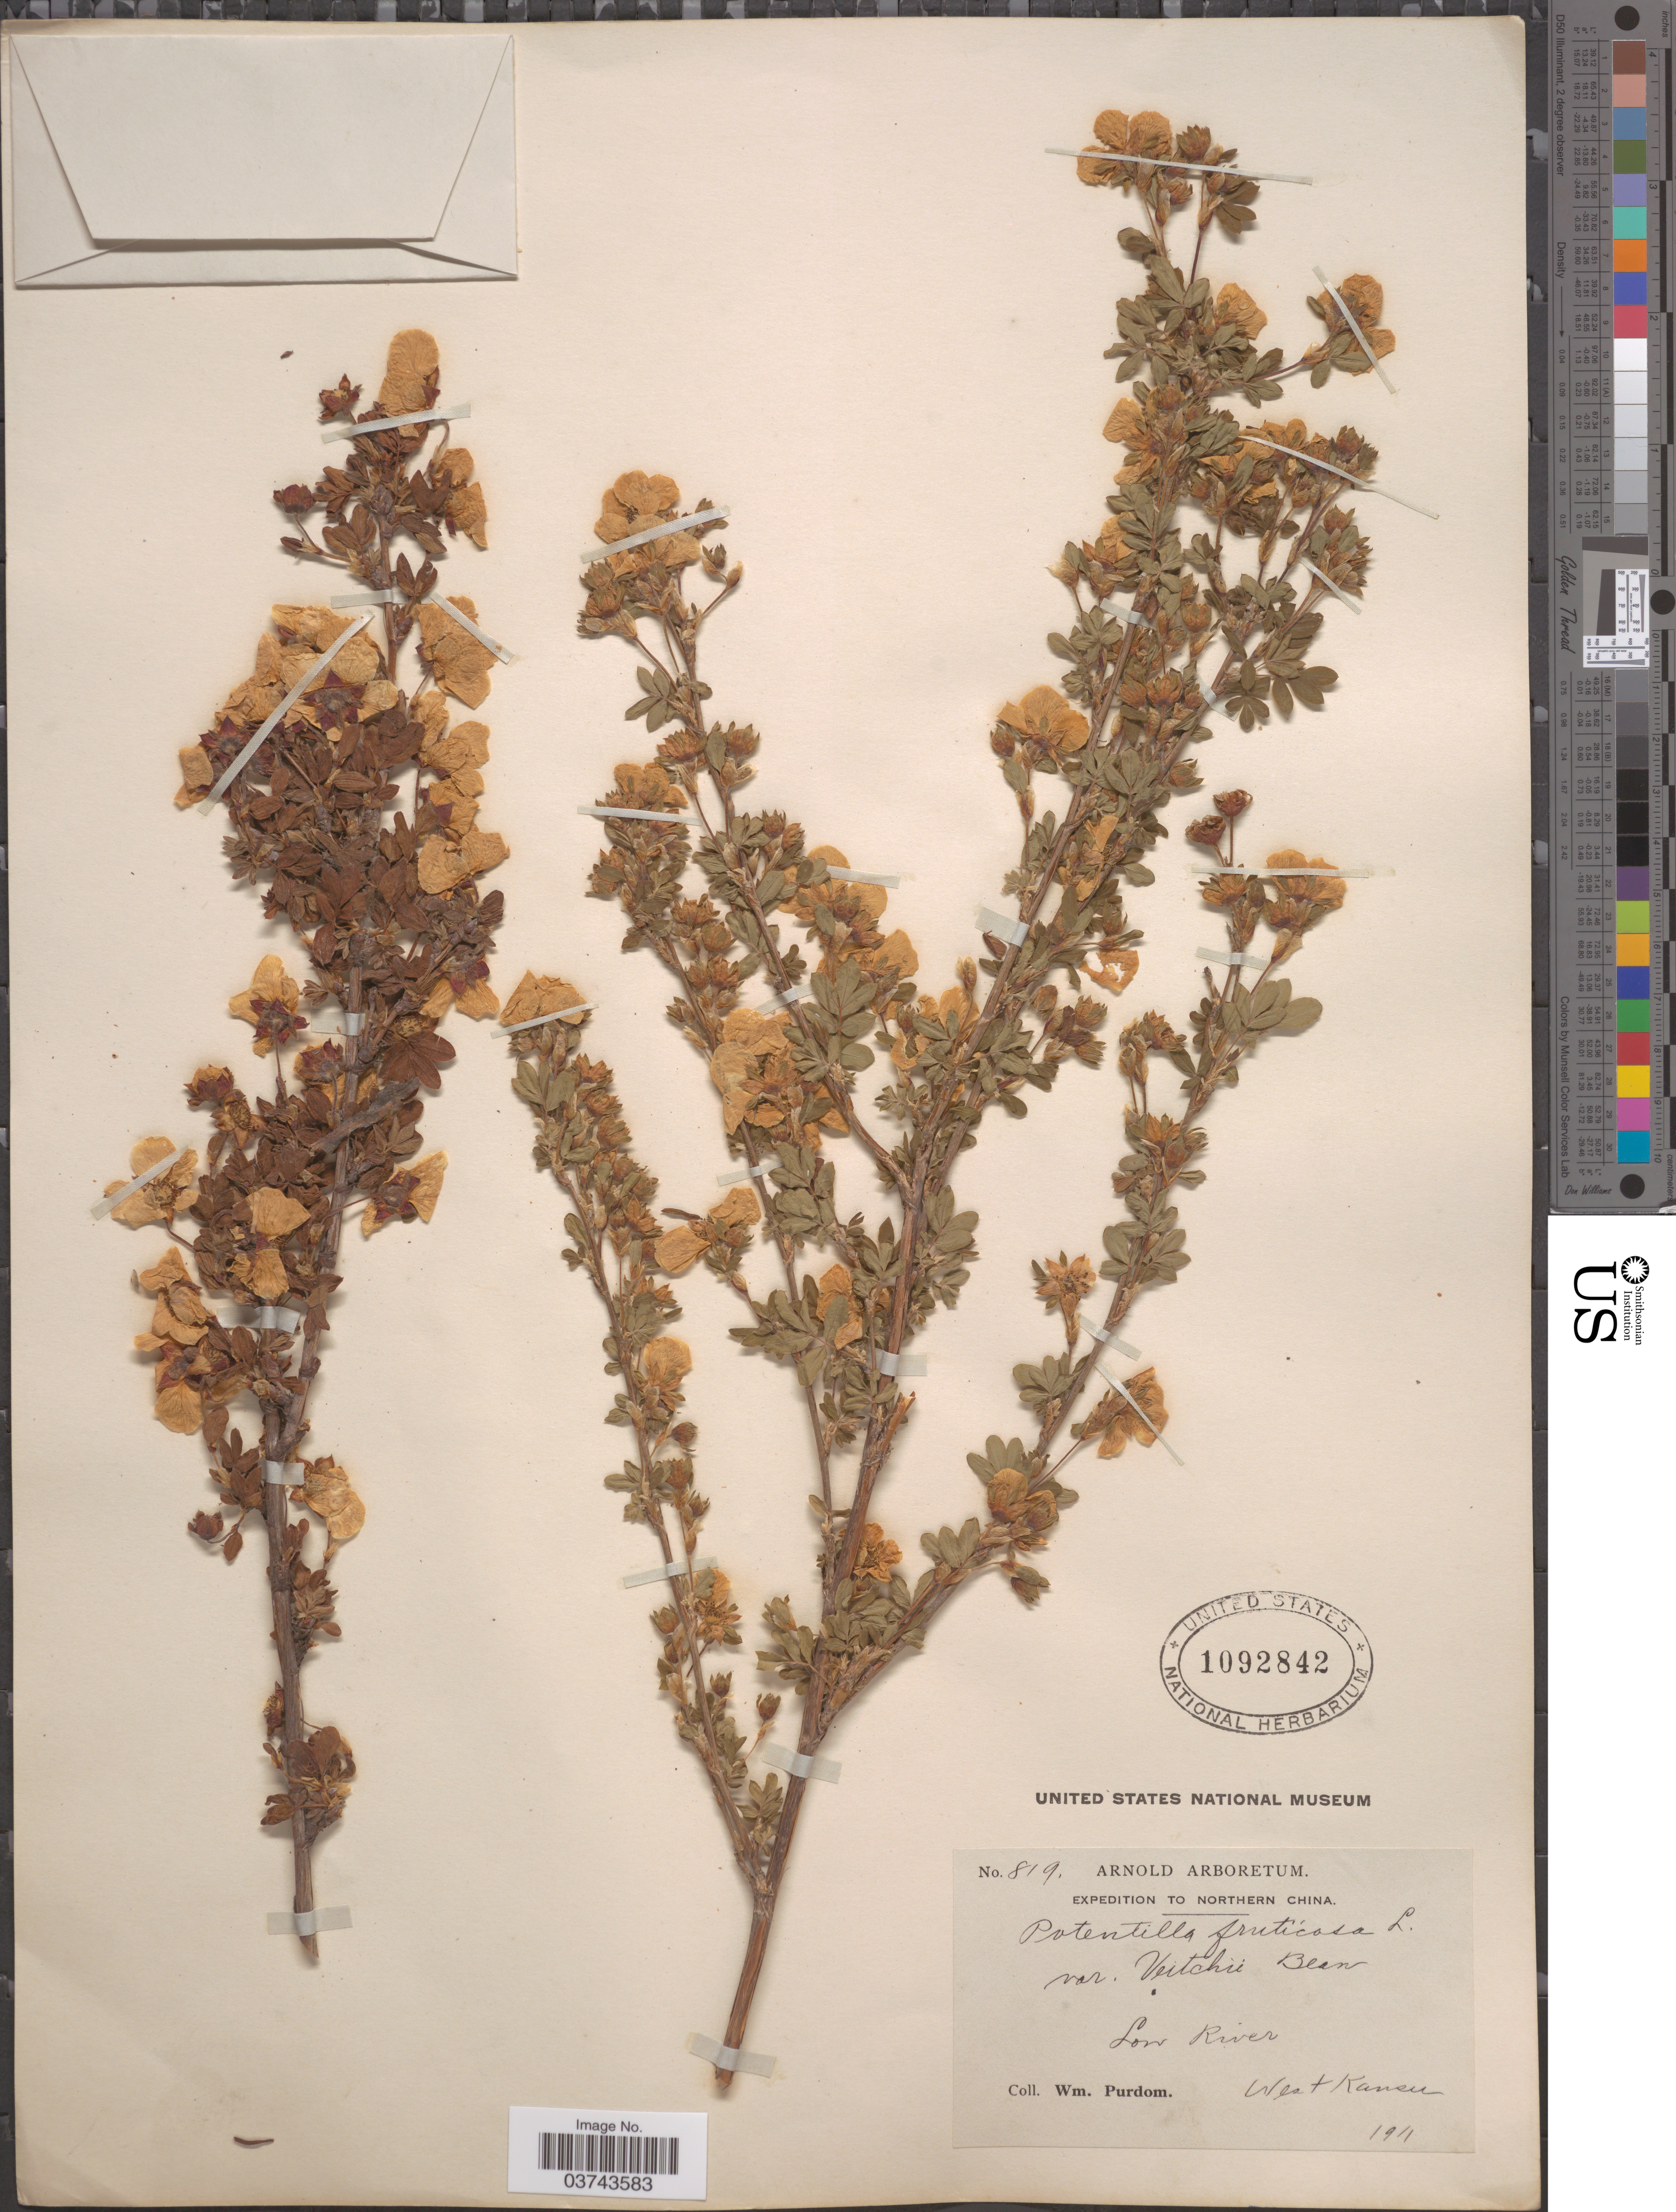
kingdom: Plantae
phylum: Tracheophyta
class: Magnoliopsida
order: Rosales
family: Rosaceae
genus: Dasiphora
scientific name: Dasiphora veitchii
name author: (E.H. Wilson) Soják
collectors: W. Purdom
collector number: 819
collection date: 1911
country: China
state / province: Gansu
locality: Northern China. Low River. West Kansu.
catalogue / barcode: US 1092842